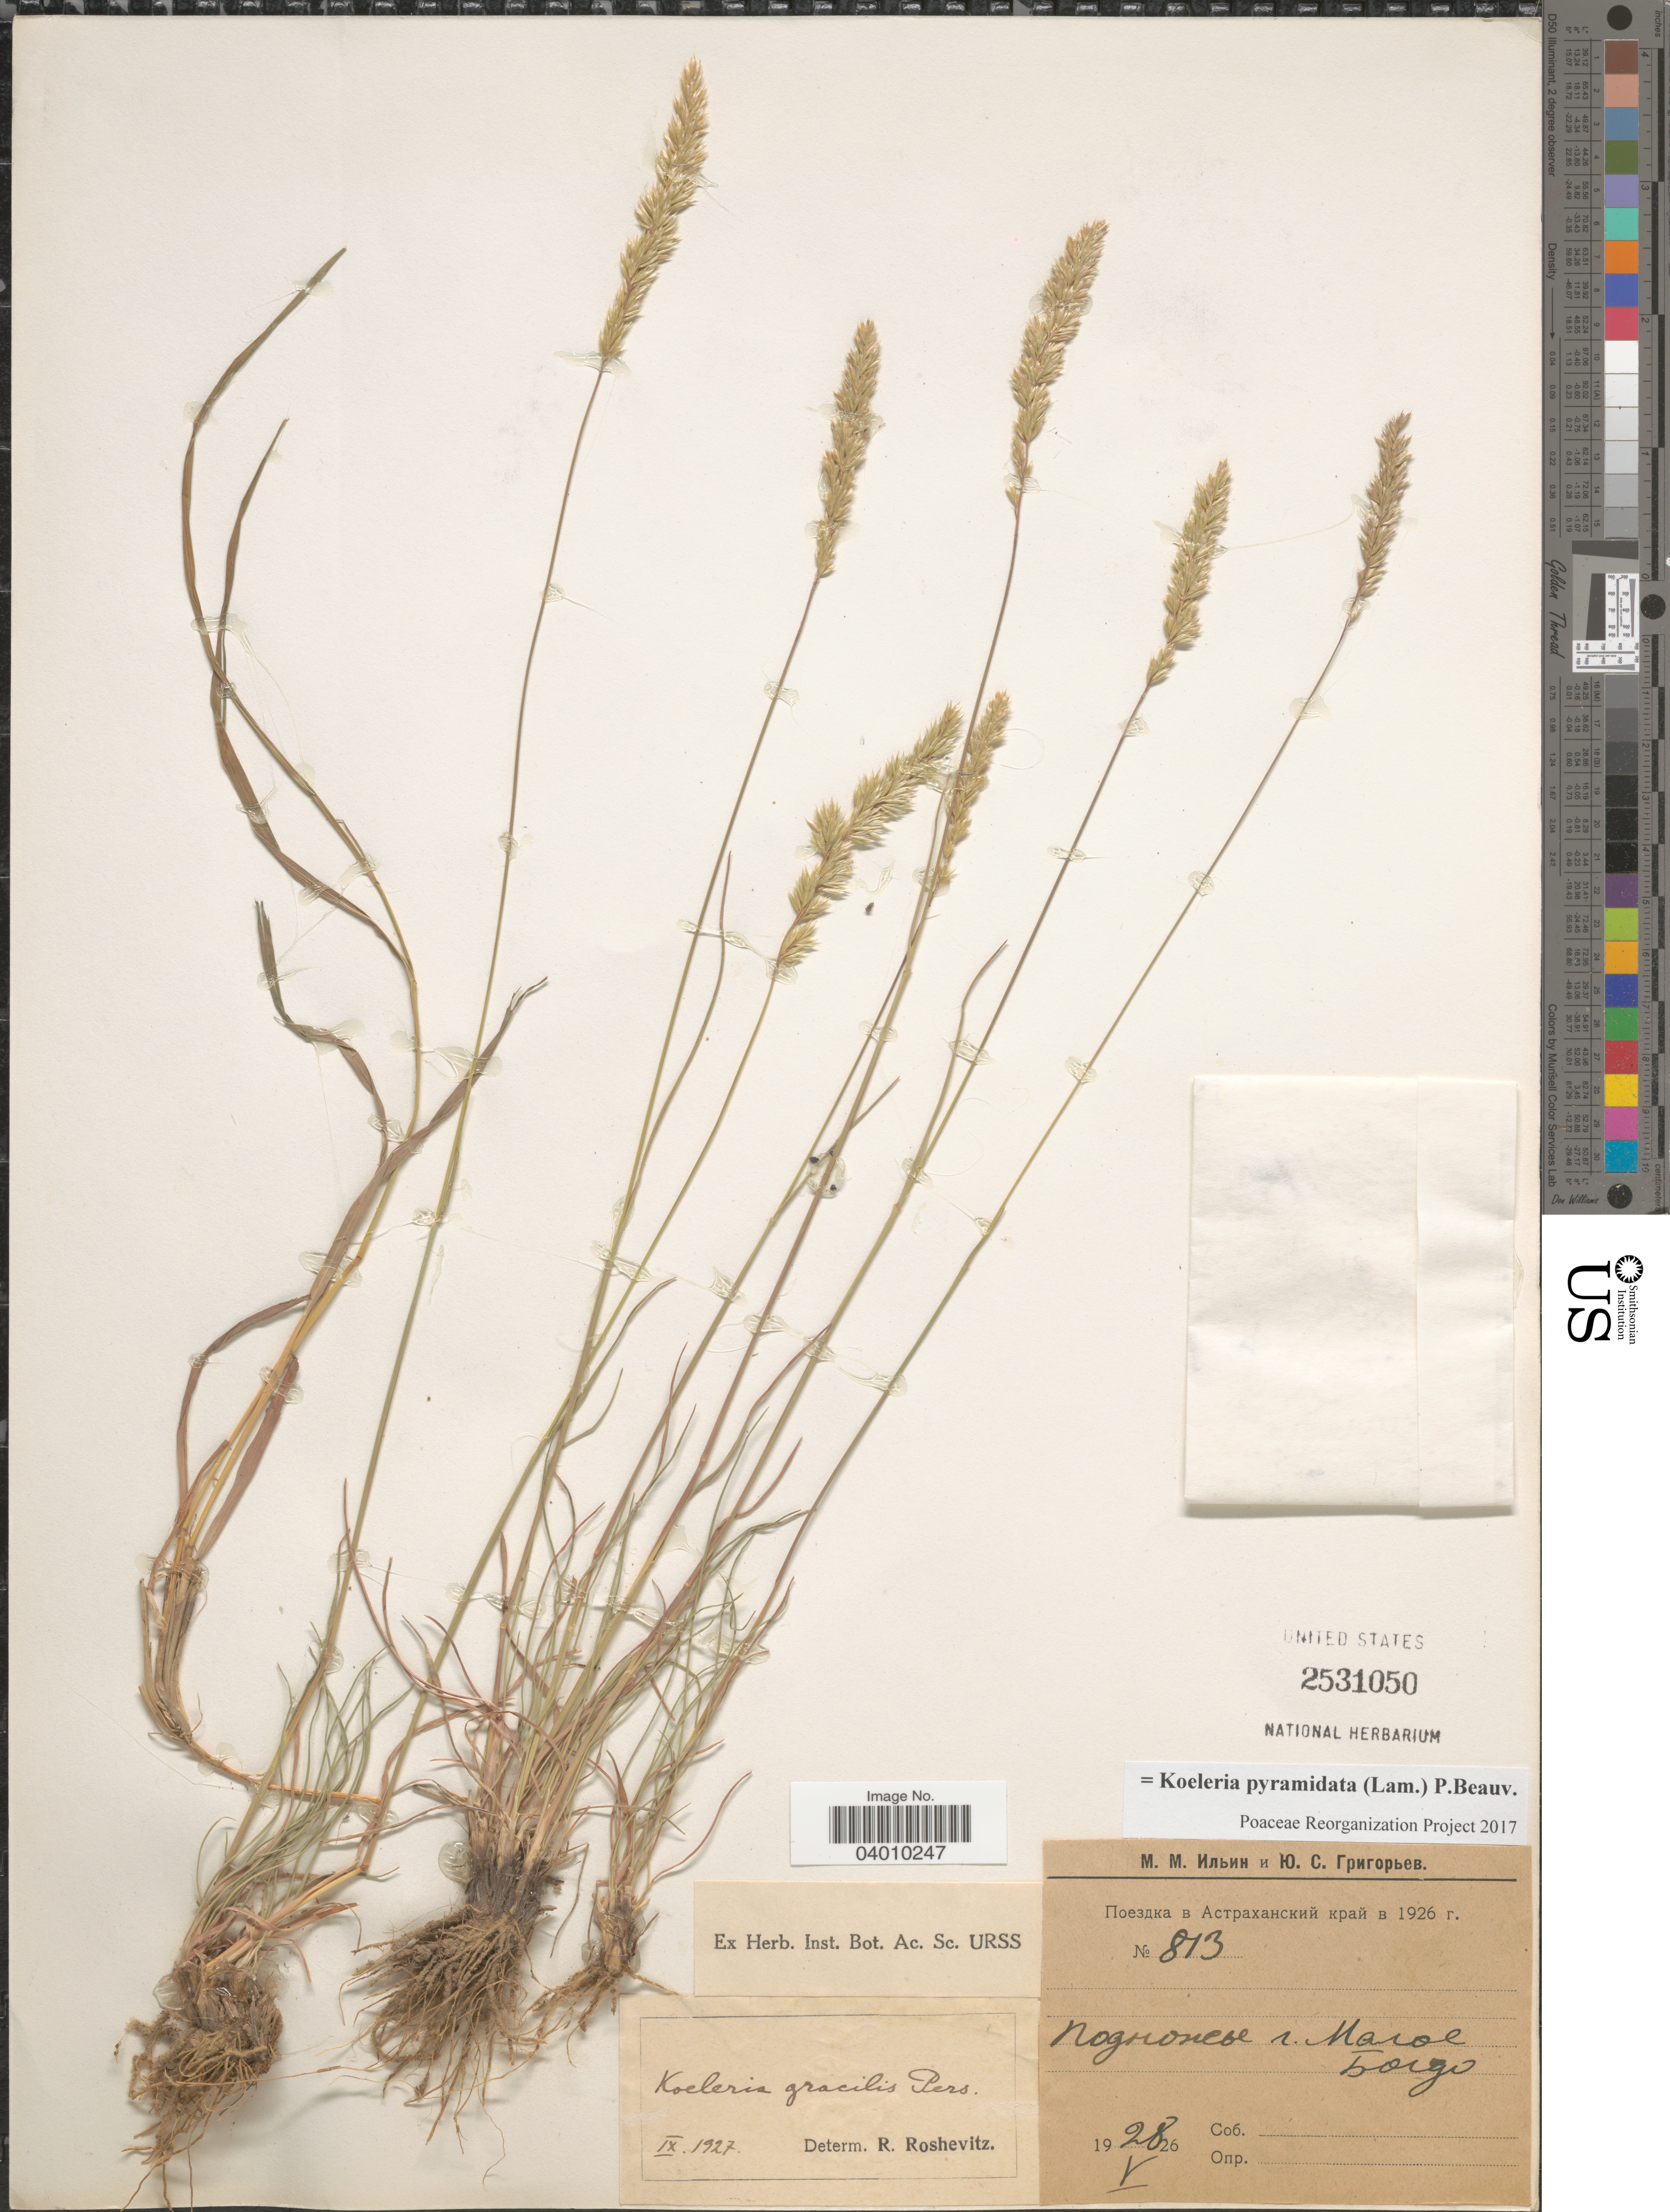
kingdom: Plantae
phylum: Tracheophyta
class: Liliopsida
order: Poales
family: Poaceae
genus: Koeleria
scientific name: Koeleria pyramidata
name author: (Lam.) P. Beauv.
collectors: M. Ilin & U. Grigoriev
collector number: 813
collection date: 1926-05-28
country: Russian Federation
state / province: Astrakhan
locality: Bogdo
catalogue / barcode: US 2531050